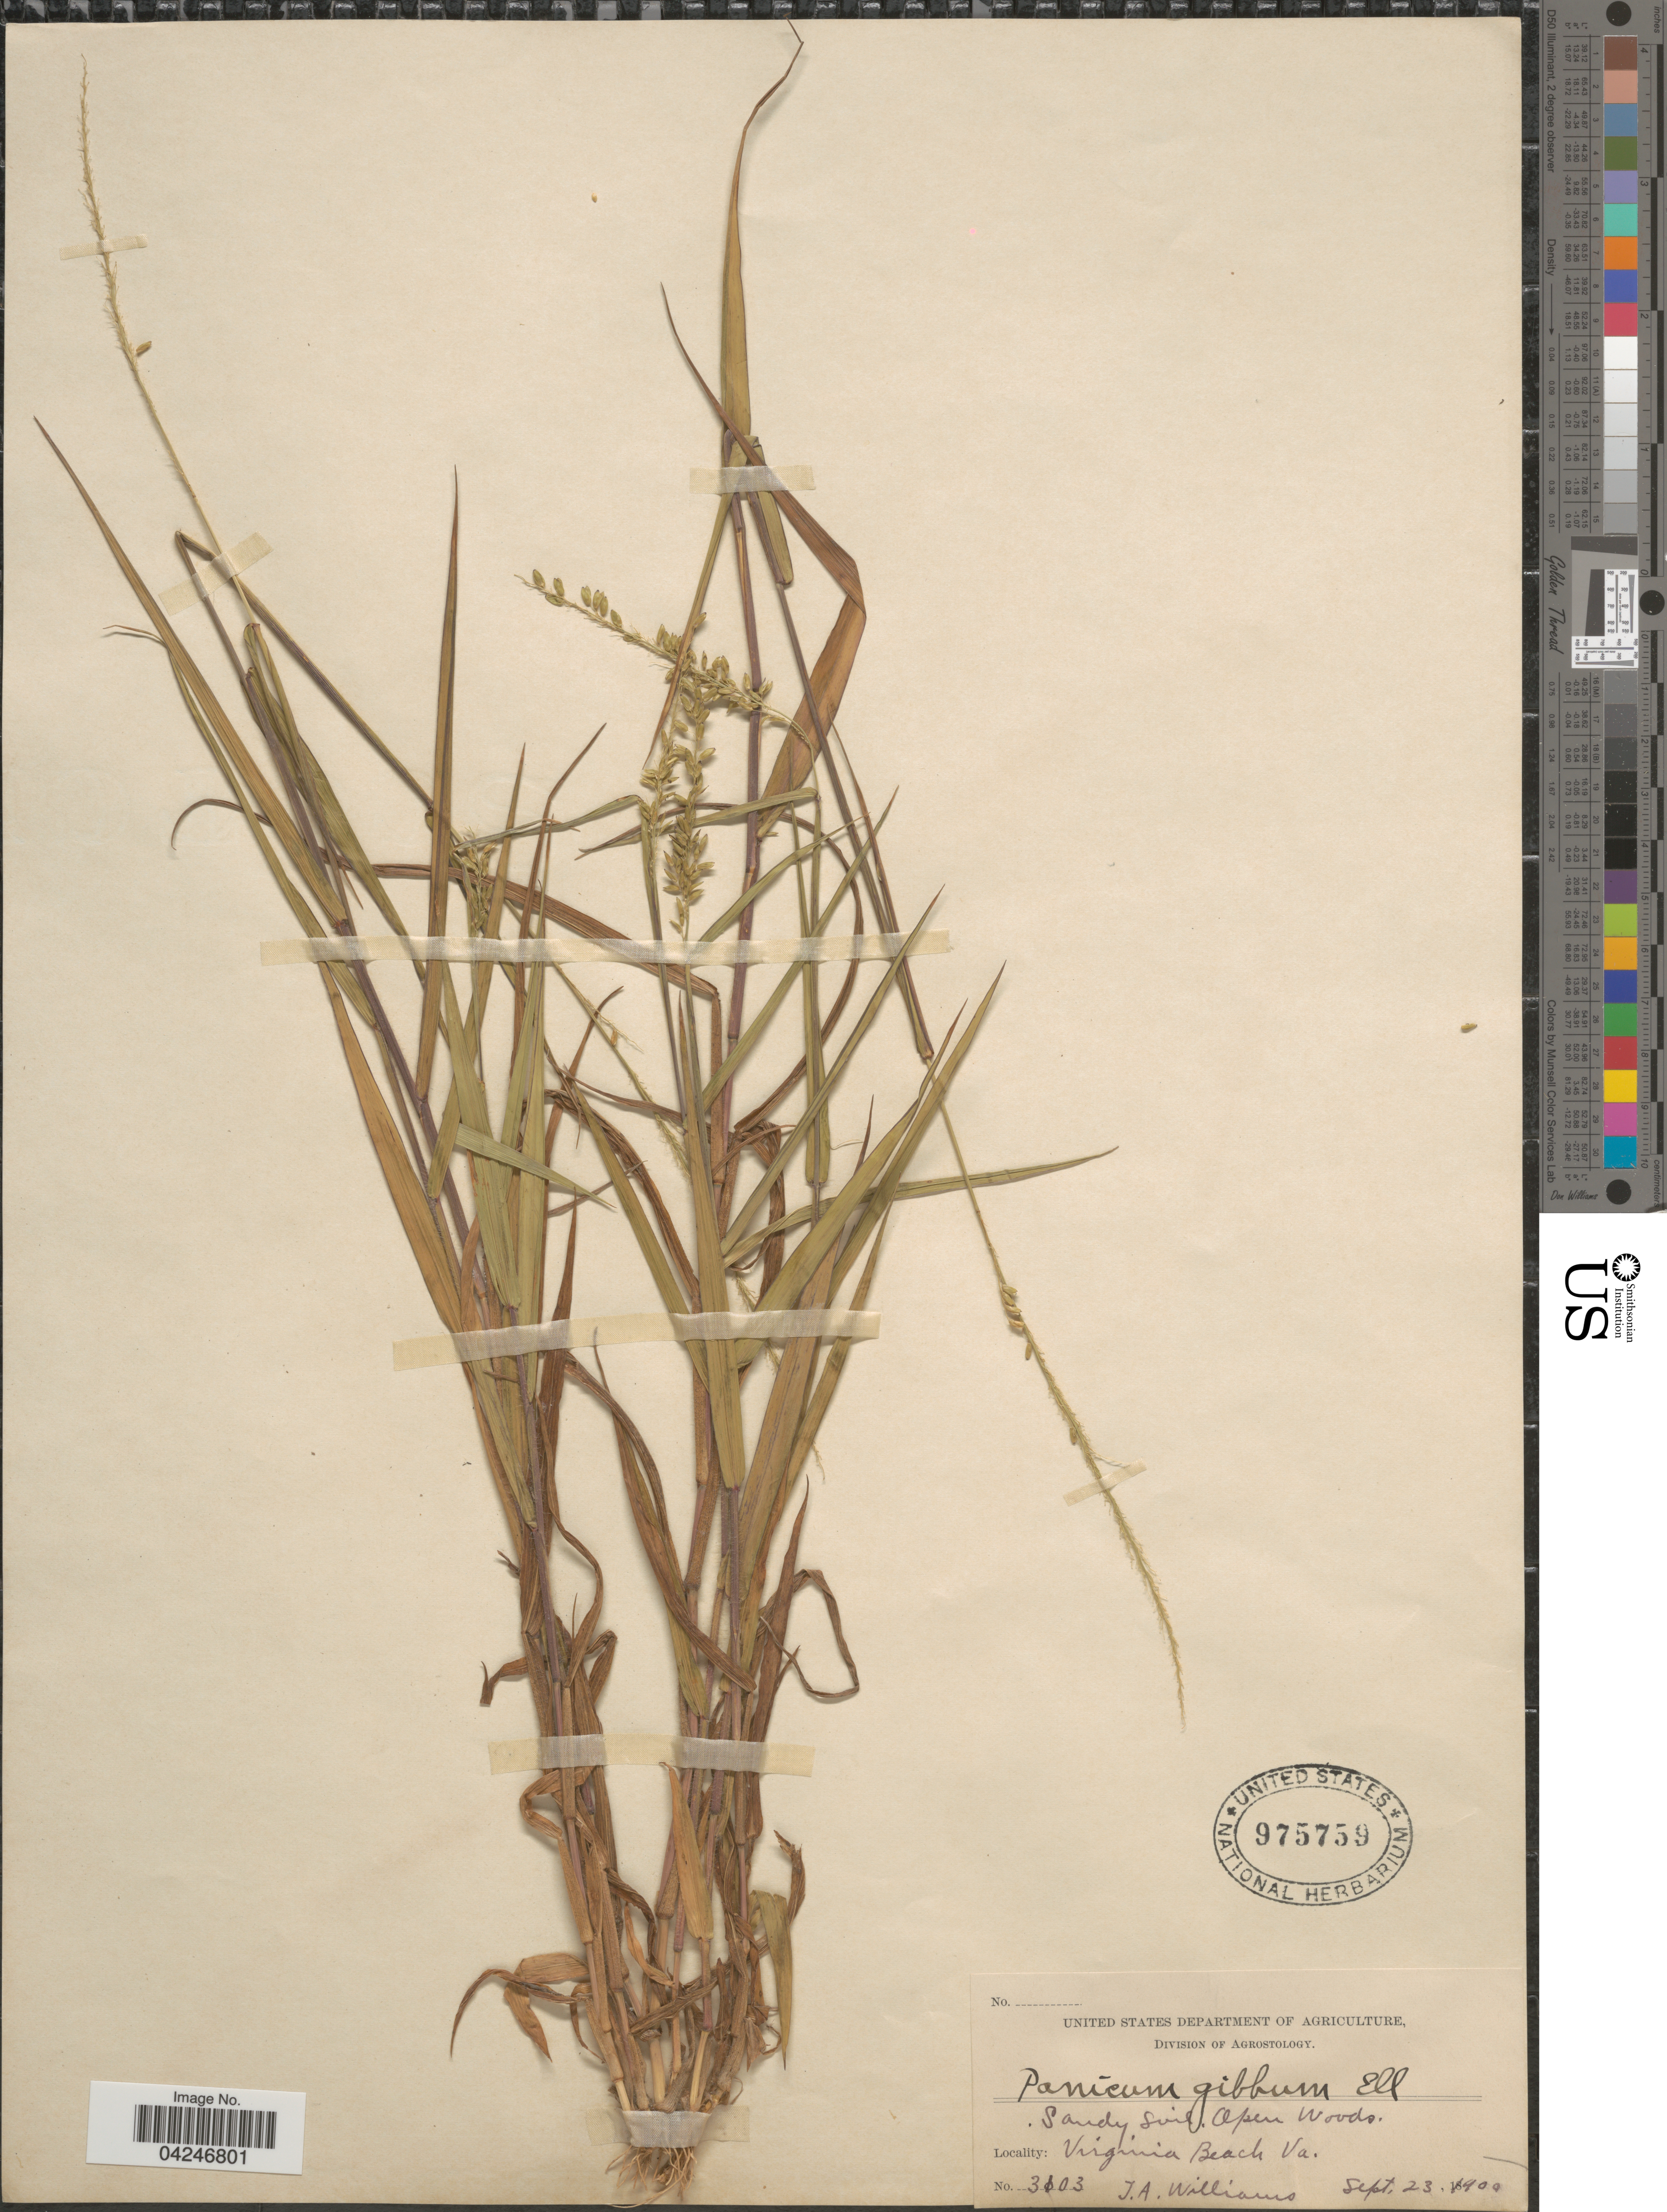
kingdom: Plantae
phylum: Tracheophyta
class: Liliopsida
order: Poales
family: Poaceae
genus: Sacciolepis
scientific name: Sacciolepis striata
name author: (L.) Nash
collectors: T. Williams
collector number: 3103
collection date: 1900-09-23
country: United States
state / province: Virginia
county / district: City of Virginia Beach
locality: Virginia Beach.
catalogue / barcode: US 975759